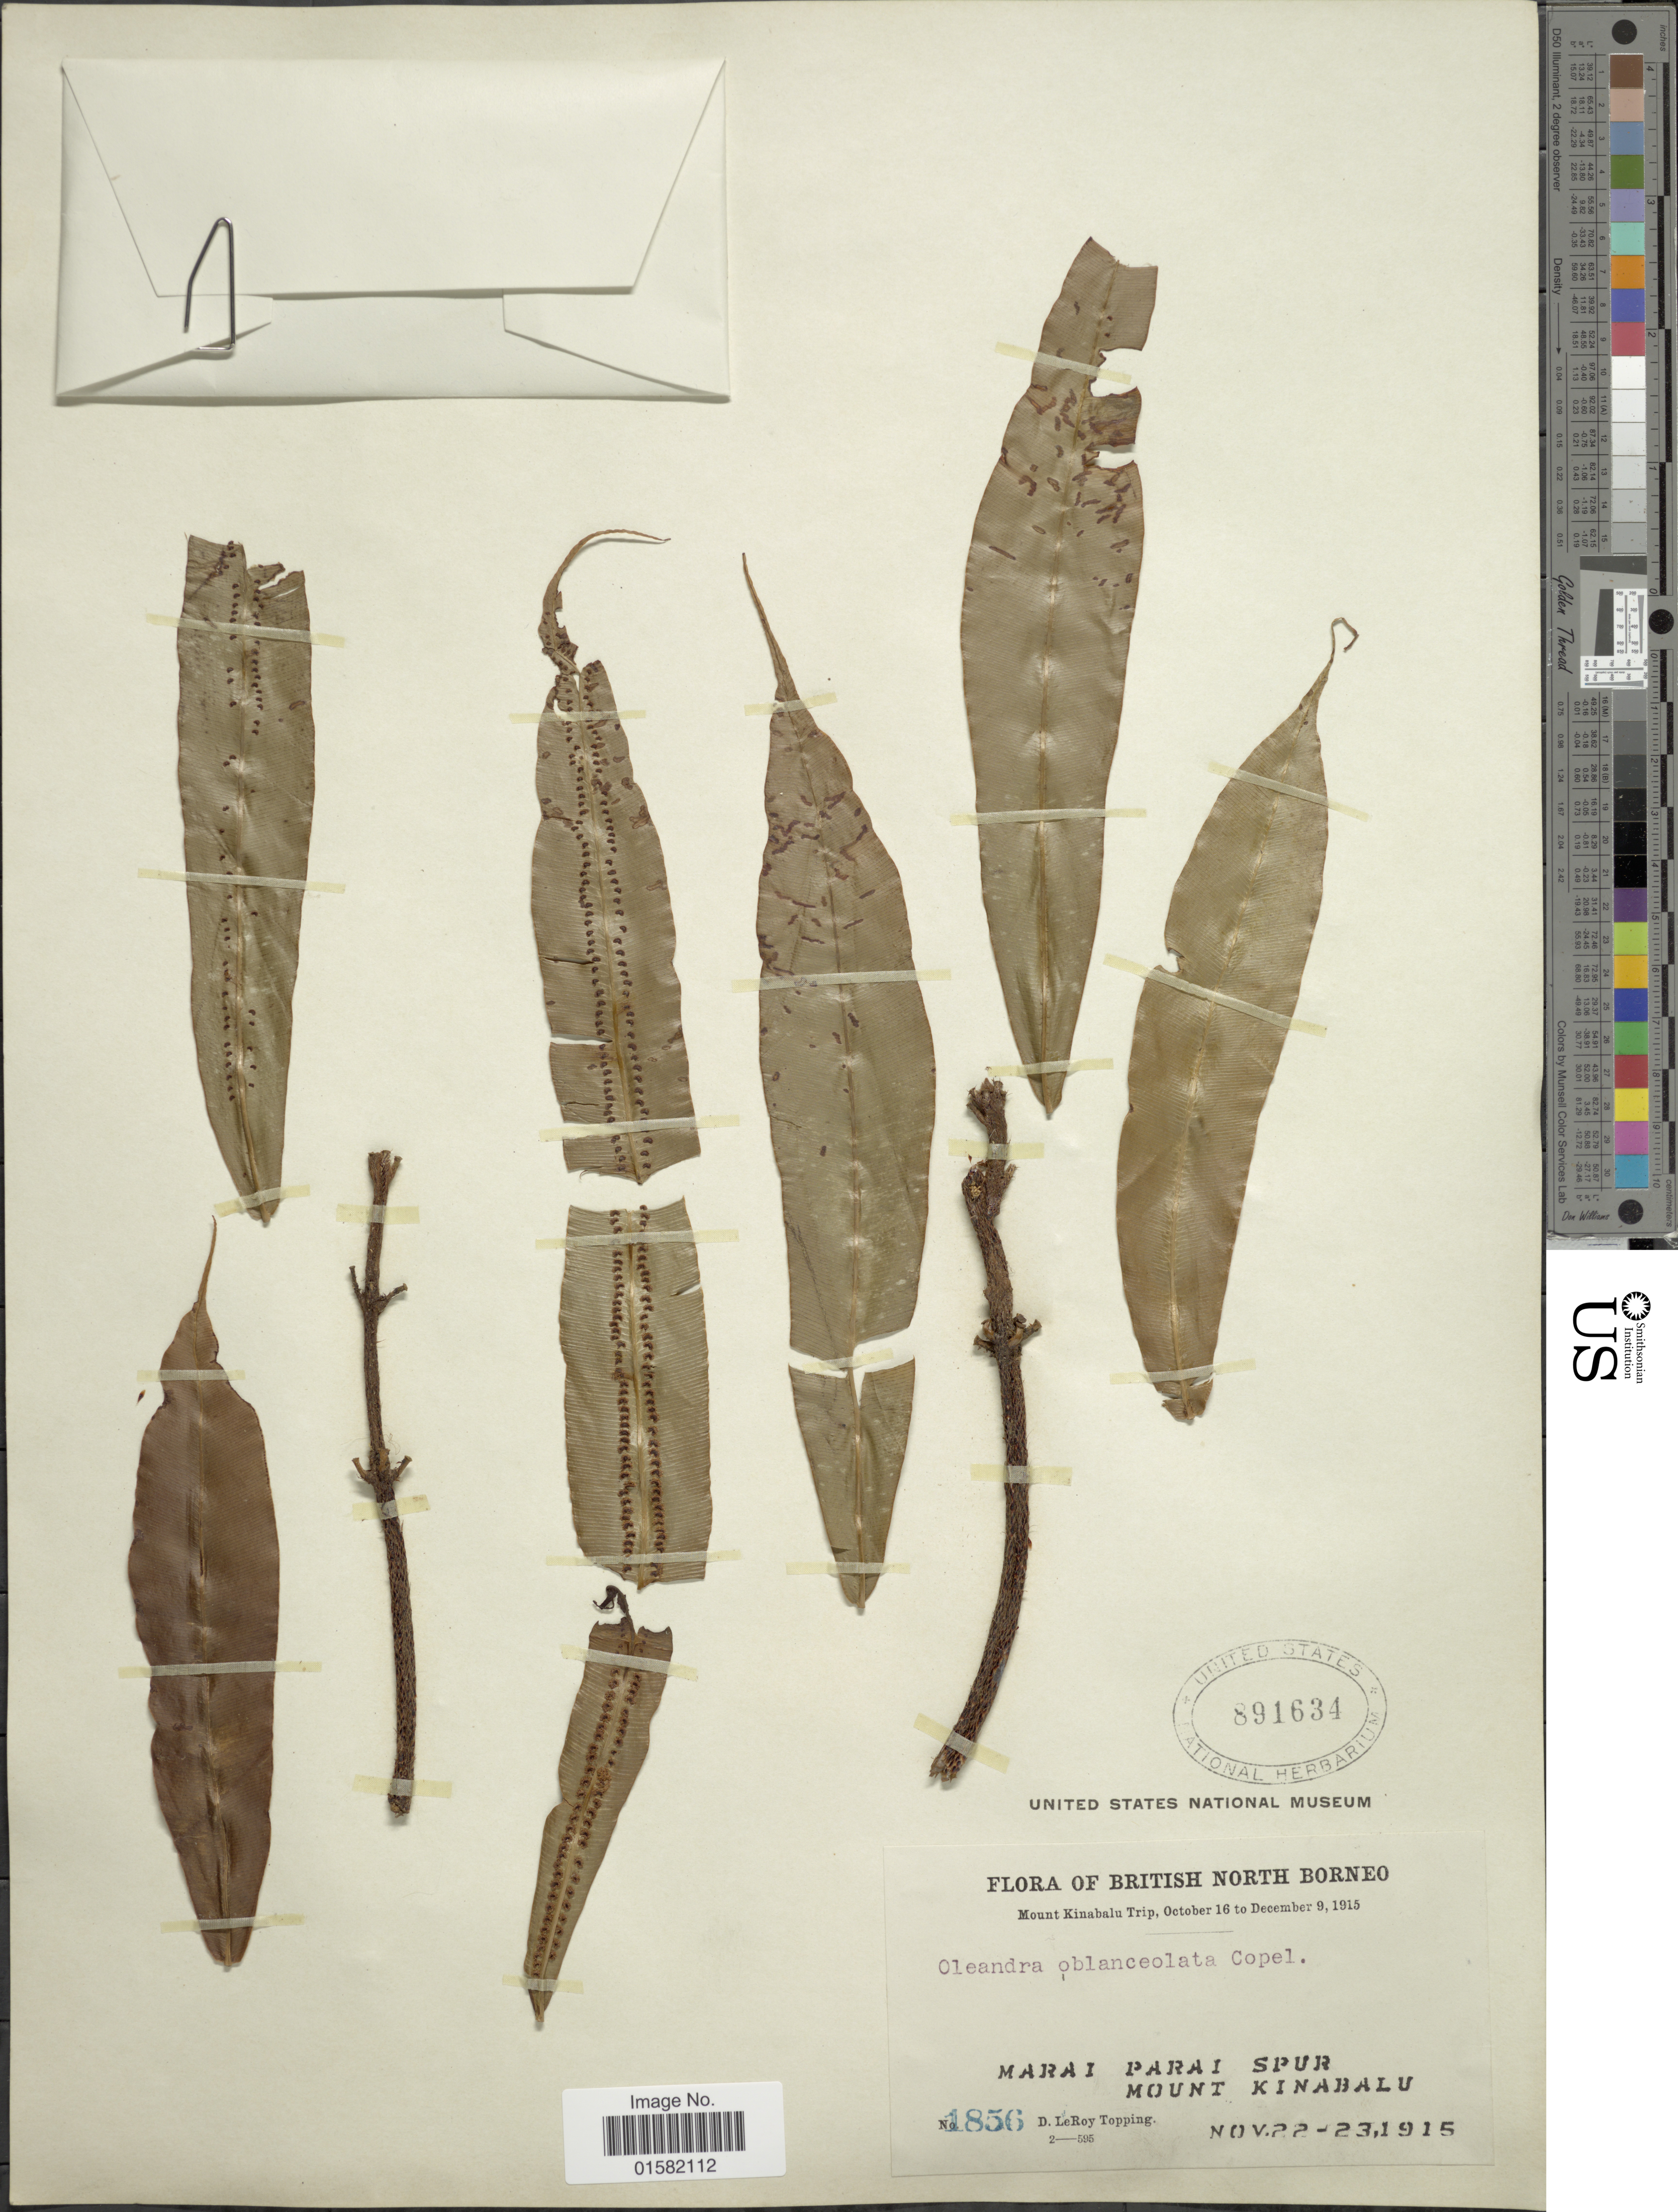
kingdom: Plantae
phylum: Tracheophyta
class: Polypodiopsida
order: Polypodiales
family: Oleandraceae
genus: Oleandra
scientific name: Oleandra oblanceolata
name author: Copel.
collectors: D. L. Topping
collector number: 1856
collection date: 1915-11-22/1915-11-23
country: Malaysia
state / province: Sabah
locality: British North Borneo, Mount Kinabalu Trip, Marai Parai spur, Mount Kinabalu.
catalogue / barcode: US 891634